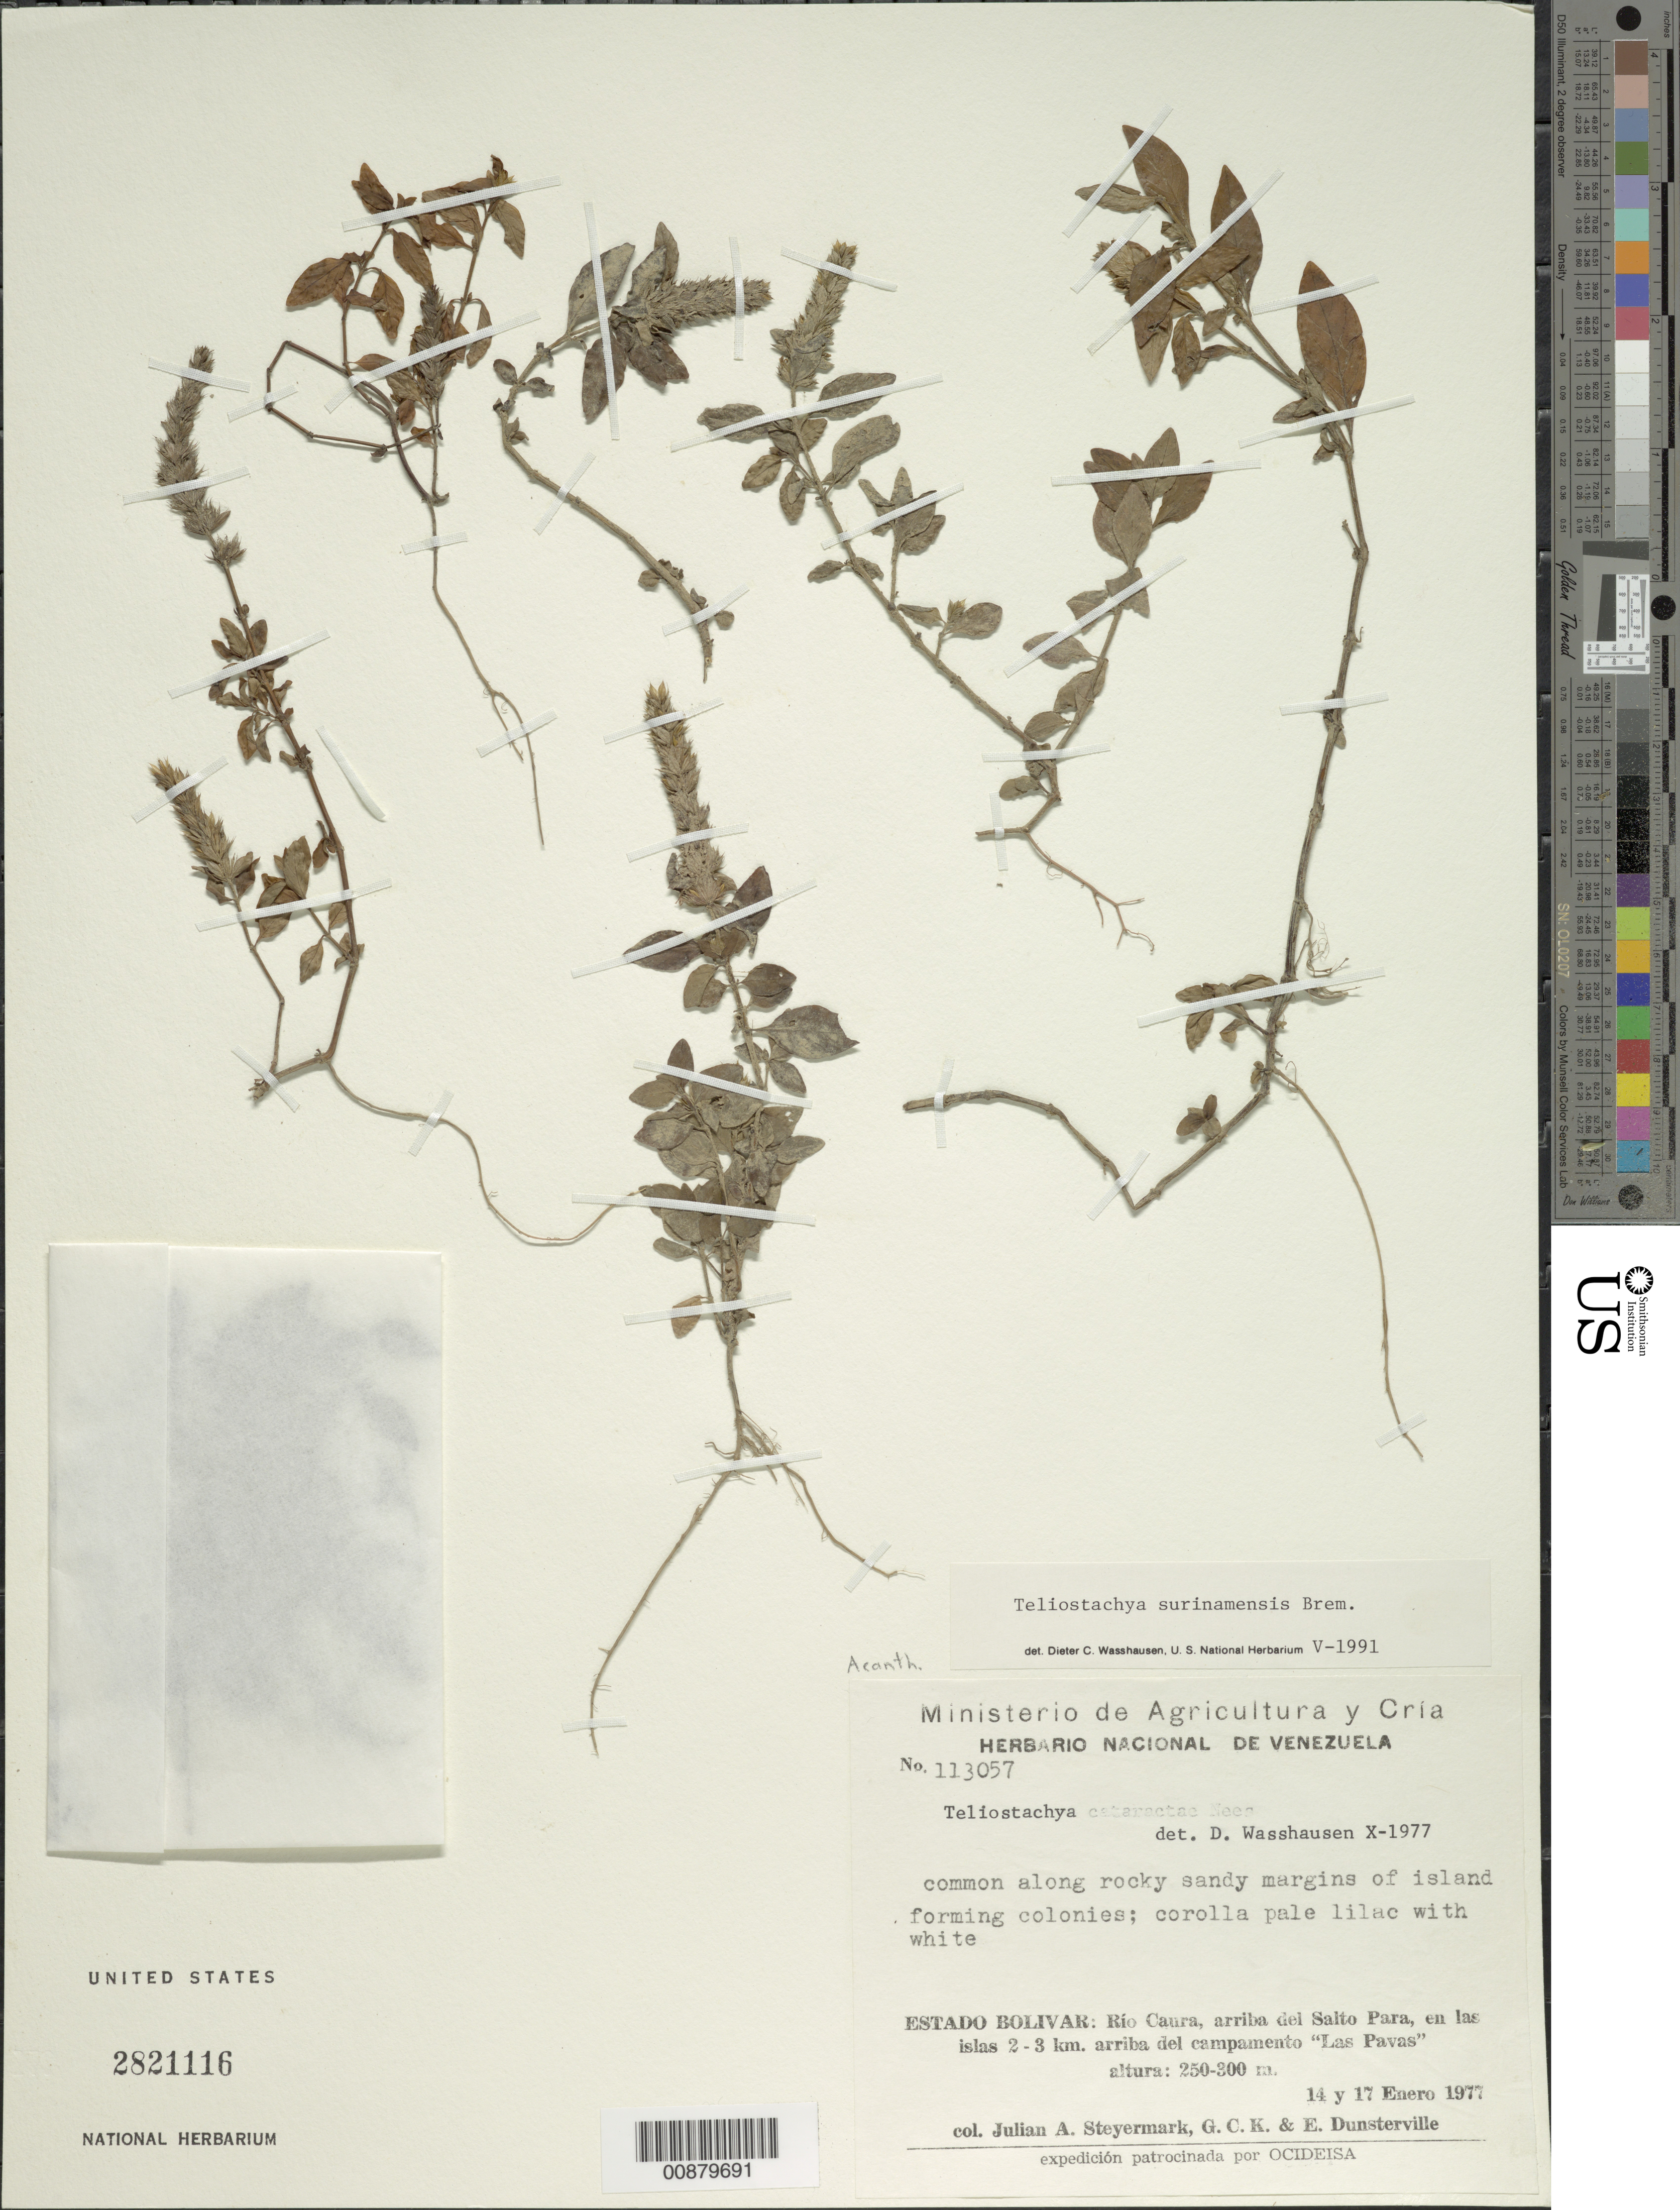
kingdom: Plantae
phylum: Tracheophyta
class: Magnoliopsida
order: Lamiales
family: Acanthaceae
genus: Teliostachya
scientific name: Teliostachya surinamensis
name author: Bremek.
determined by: Wasshausen, Dieter C., (BOT), Smithsonian Institution - National Museum of Natural History (UNITED STATES)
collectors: J. Steyermark, G. C. K. Dunsterville & E. Dunsterville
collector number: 113057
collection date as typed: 14-Jan-77 to 17-Jan-77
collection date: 1977-01-14/1977-01-17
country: Venezuela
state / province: Bolívar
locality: Río Caura, arriba del Salto Para, en las Islas 2-3 km arriba del campamento "Las Pavas"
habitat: Rocky sandy margins of island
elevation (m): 250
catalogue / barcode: US 2821116